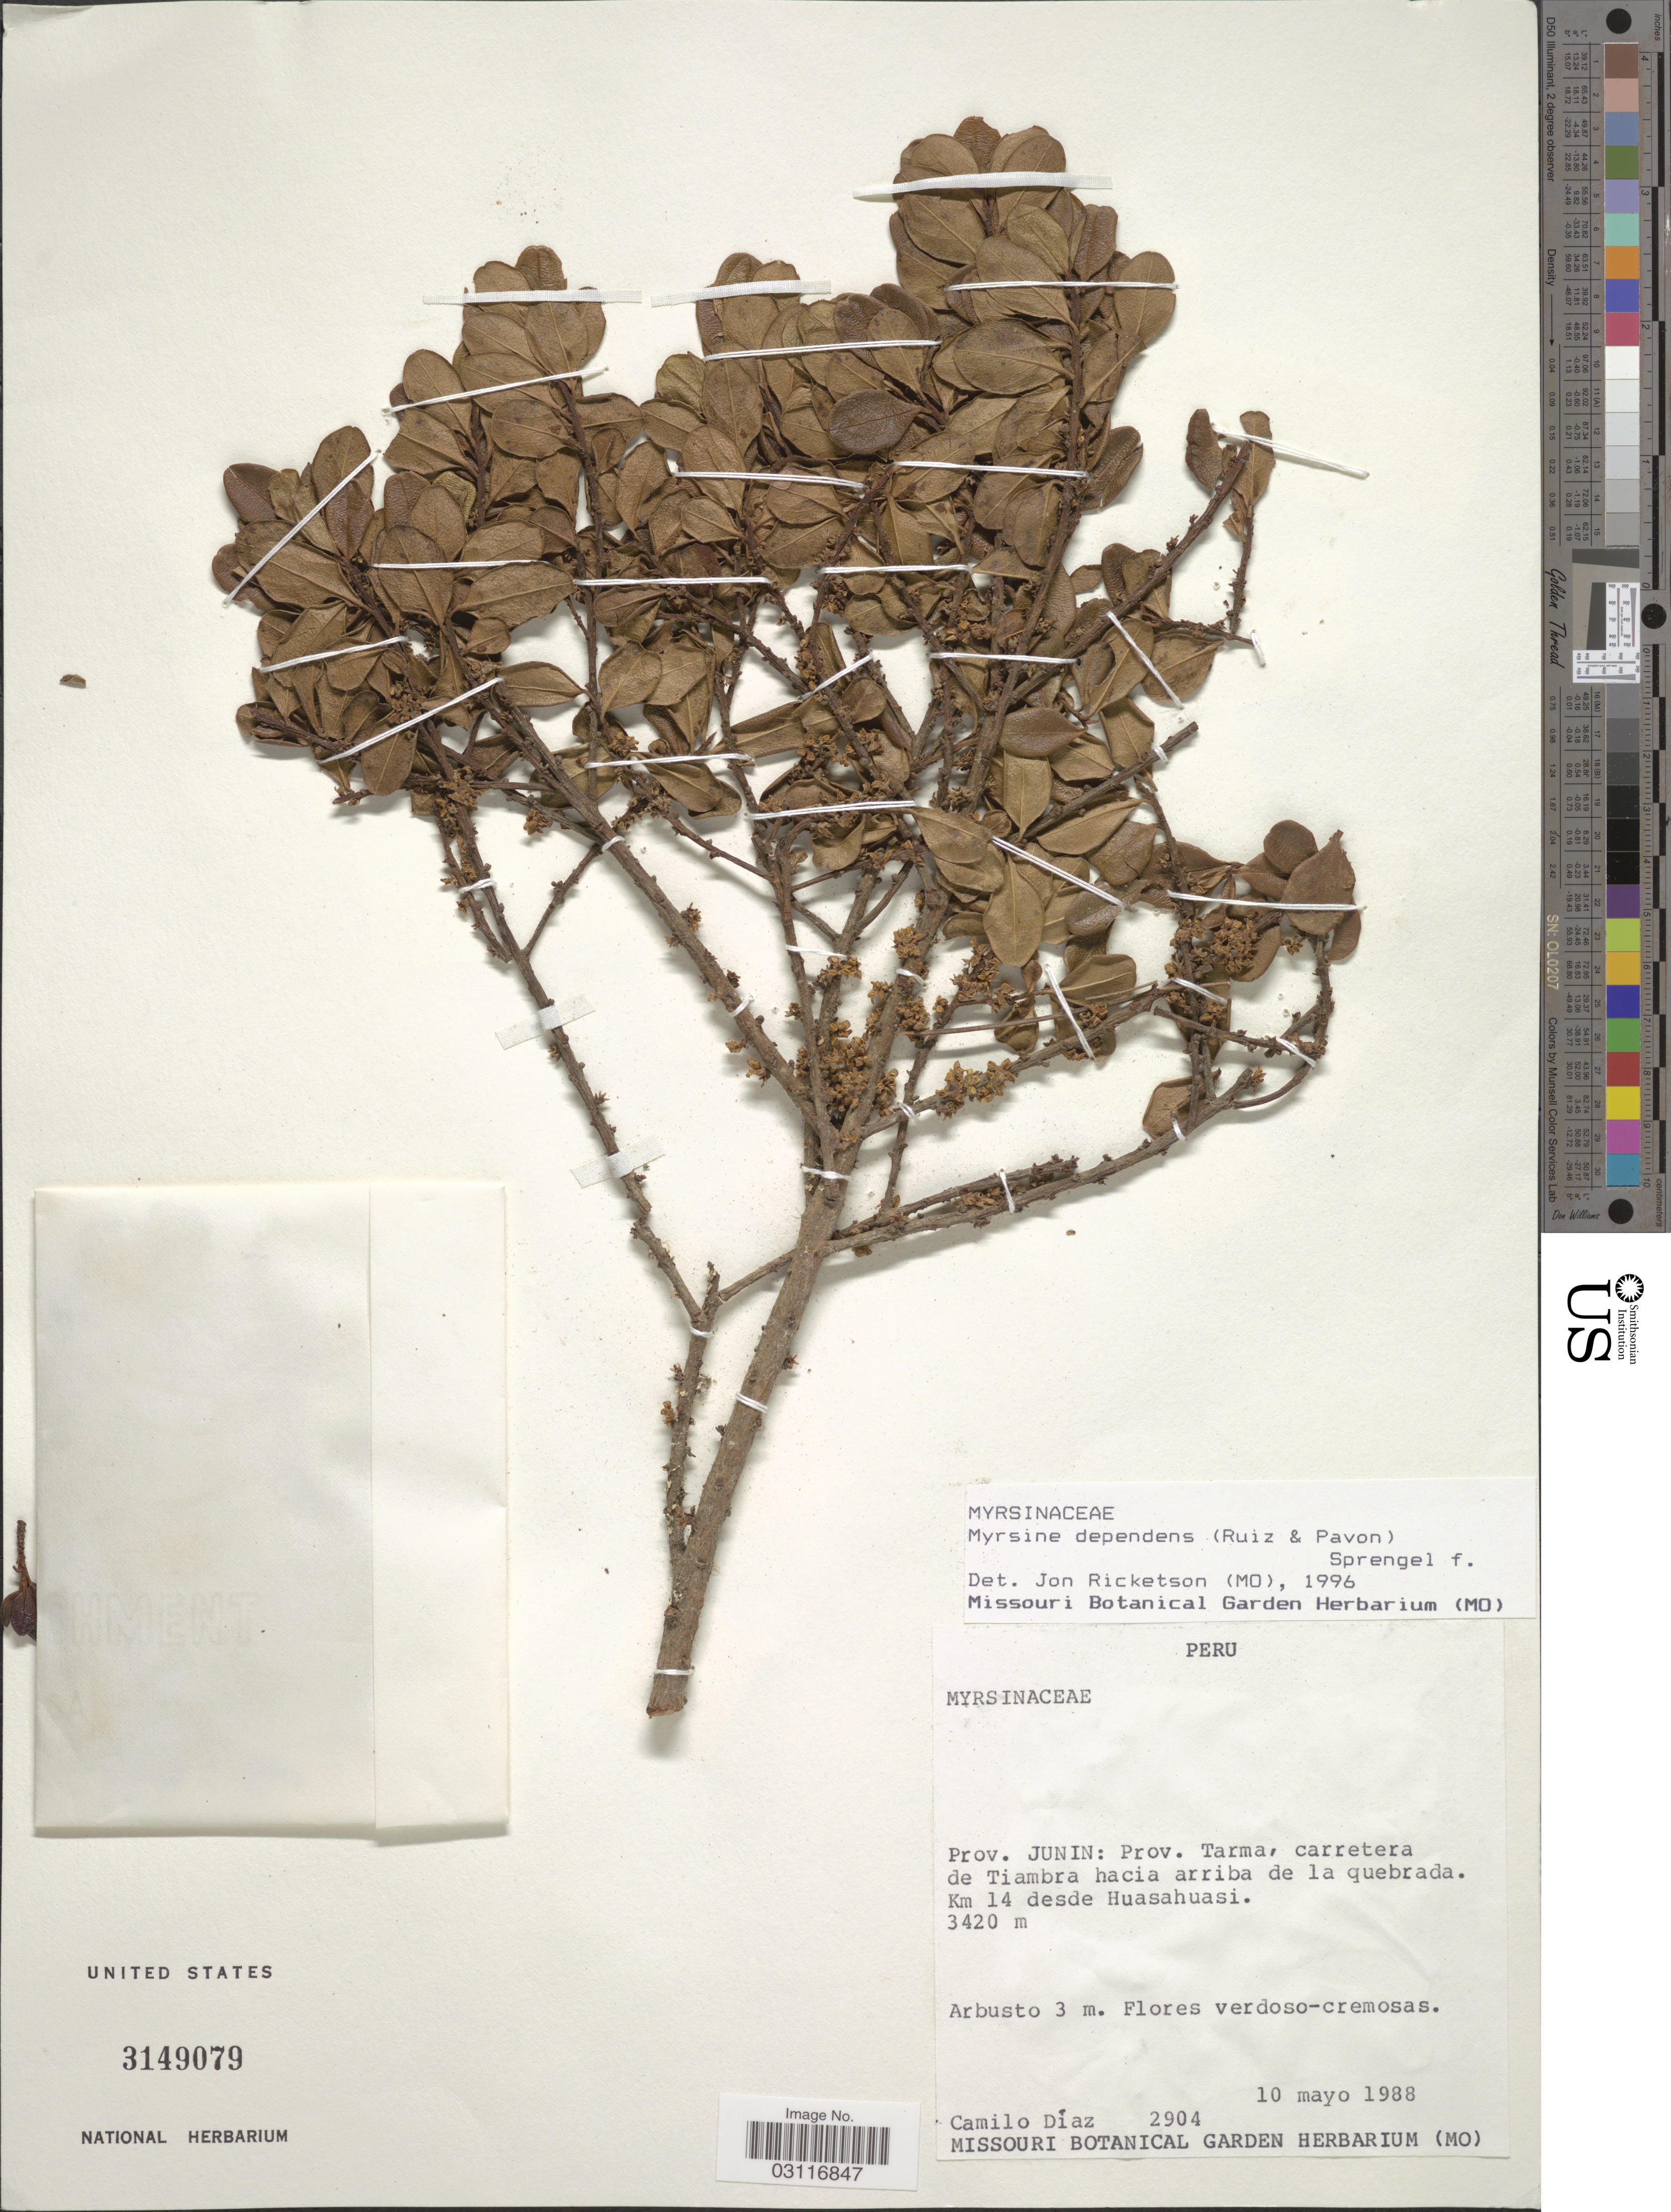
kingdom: Plantae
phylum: Tracheophyta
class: Magnoliopsida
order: Ericales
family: Primulaceae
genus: Myrsine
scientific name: Myrsine dependens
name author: (Ruiz & Pav.) Spreng.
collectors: C. Díaz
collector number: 2904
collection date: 1988-05-10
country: Peru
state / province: Junín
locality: Prov. Tarma, carretera de Tiambra hacia arriba de la quebrada. Km 14 desde Huasahuasi.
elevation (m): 3420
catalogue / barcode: US 3149079